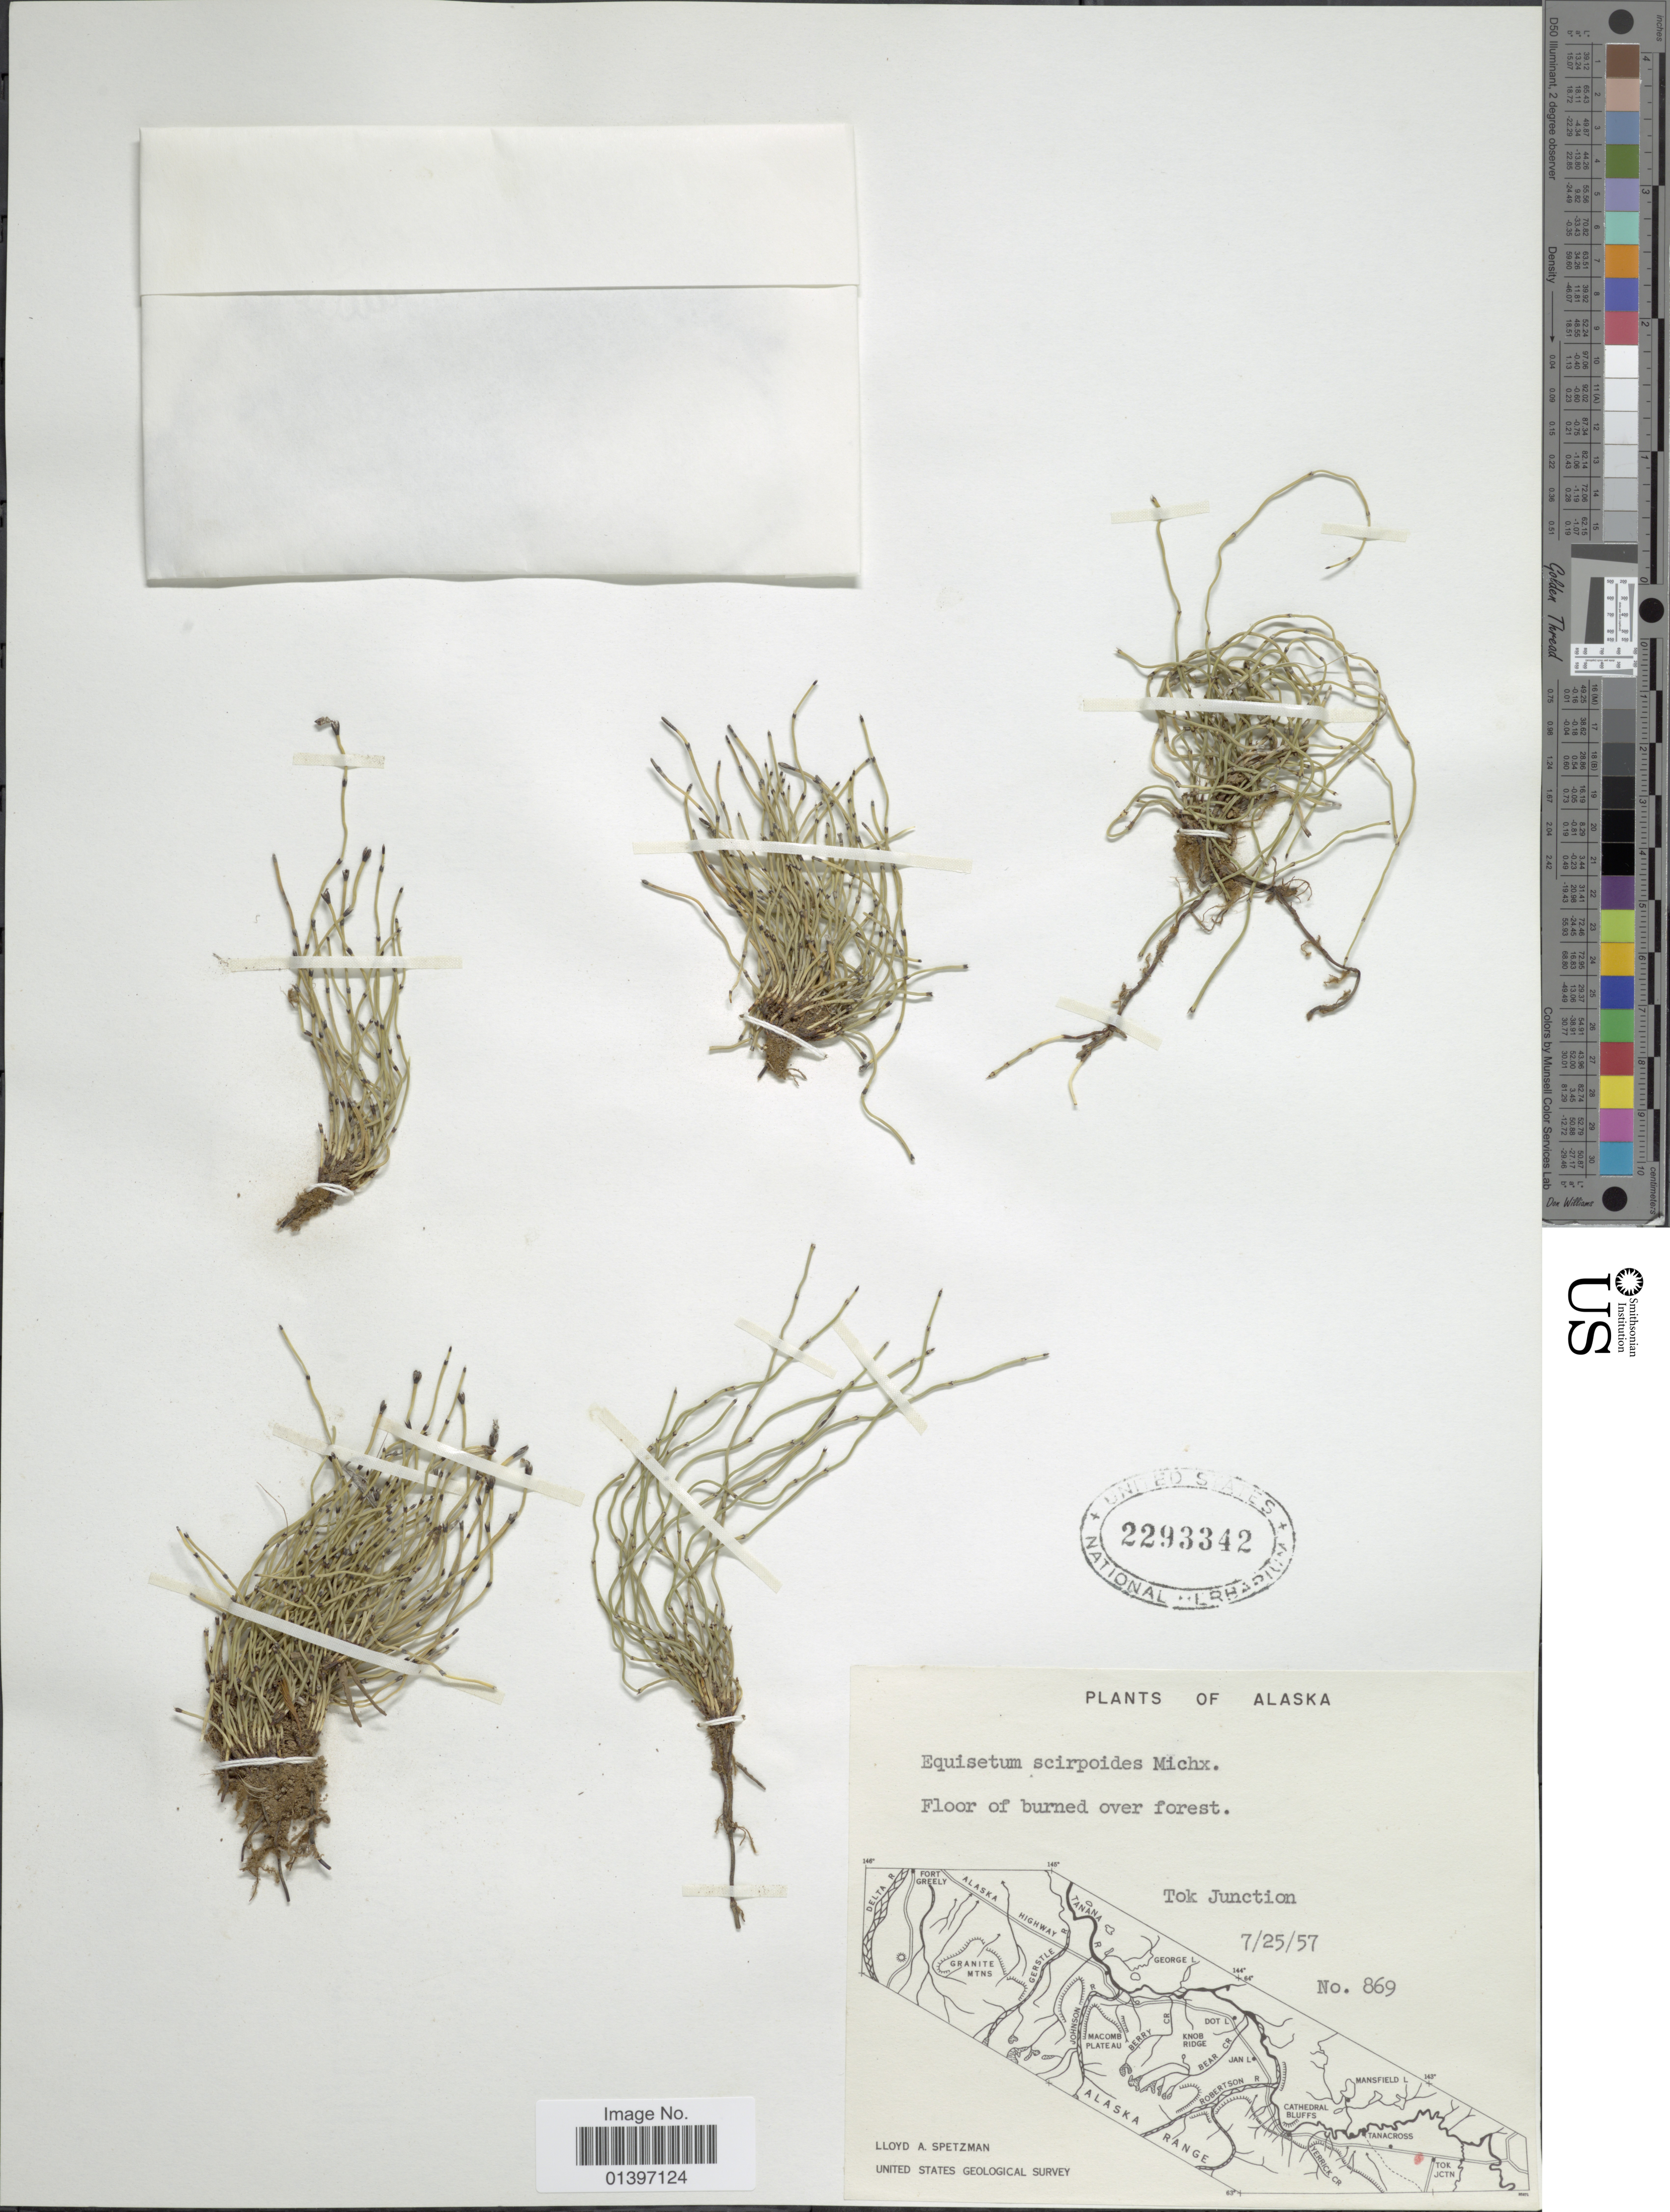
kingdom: Plantae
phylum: Tracheophyta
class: Polypodiopsida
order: Equisetales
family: Equisetaceae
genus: Equisetum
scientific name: Equisetum scirpoides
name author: Michx.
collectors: L. Spetzman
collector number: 869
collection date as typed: Transcribed d/m/y: 25/7/57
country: United States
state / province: Alaska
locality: Floor of burned over forest, Tok Junction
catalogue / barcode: US 2293342